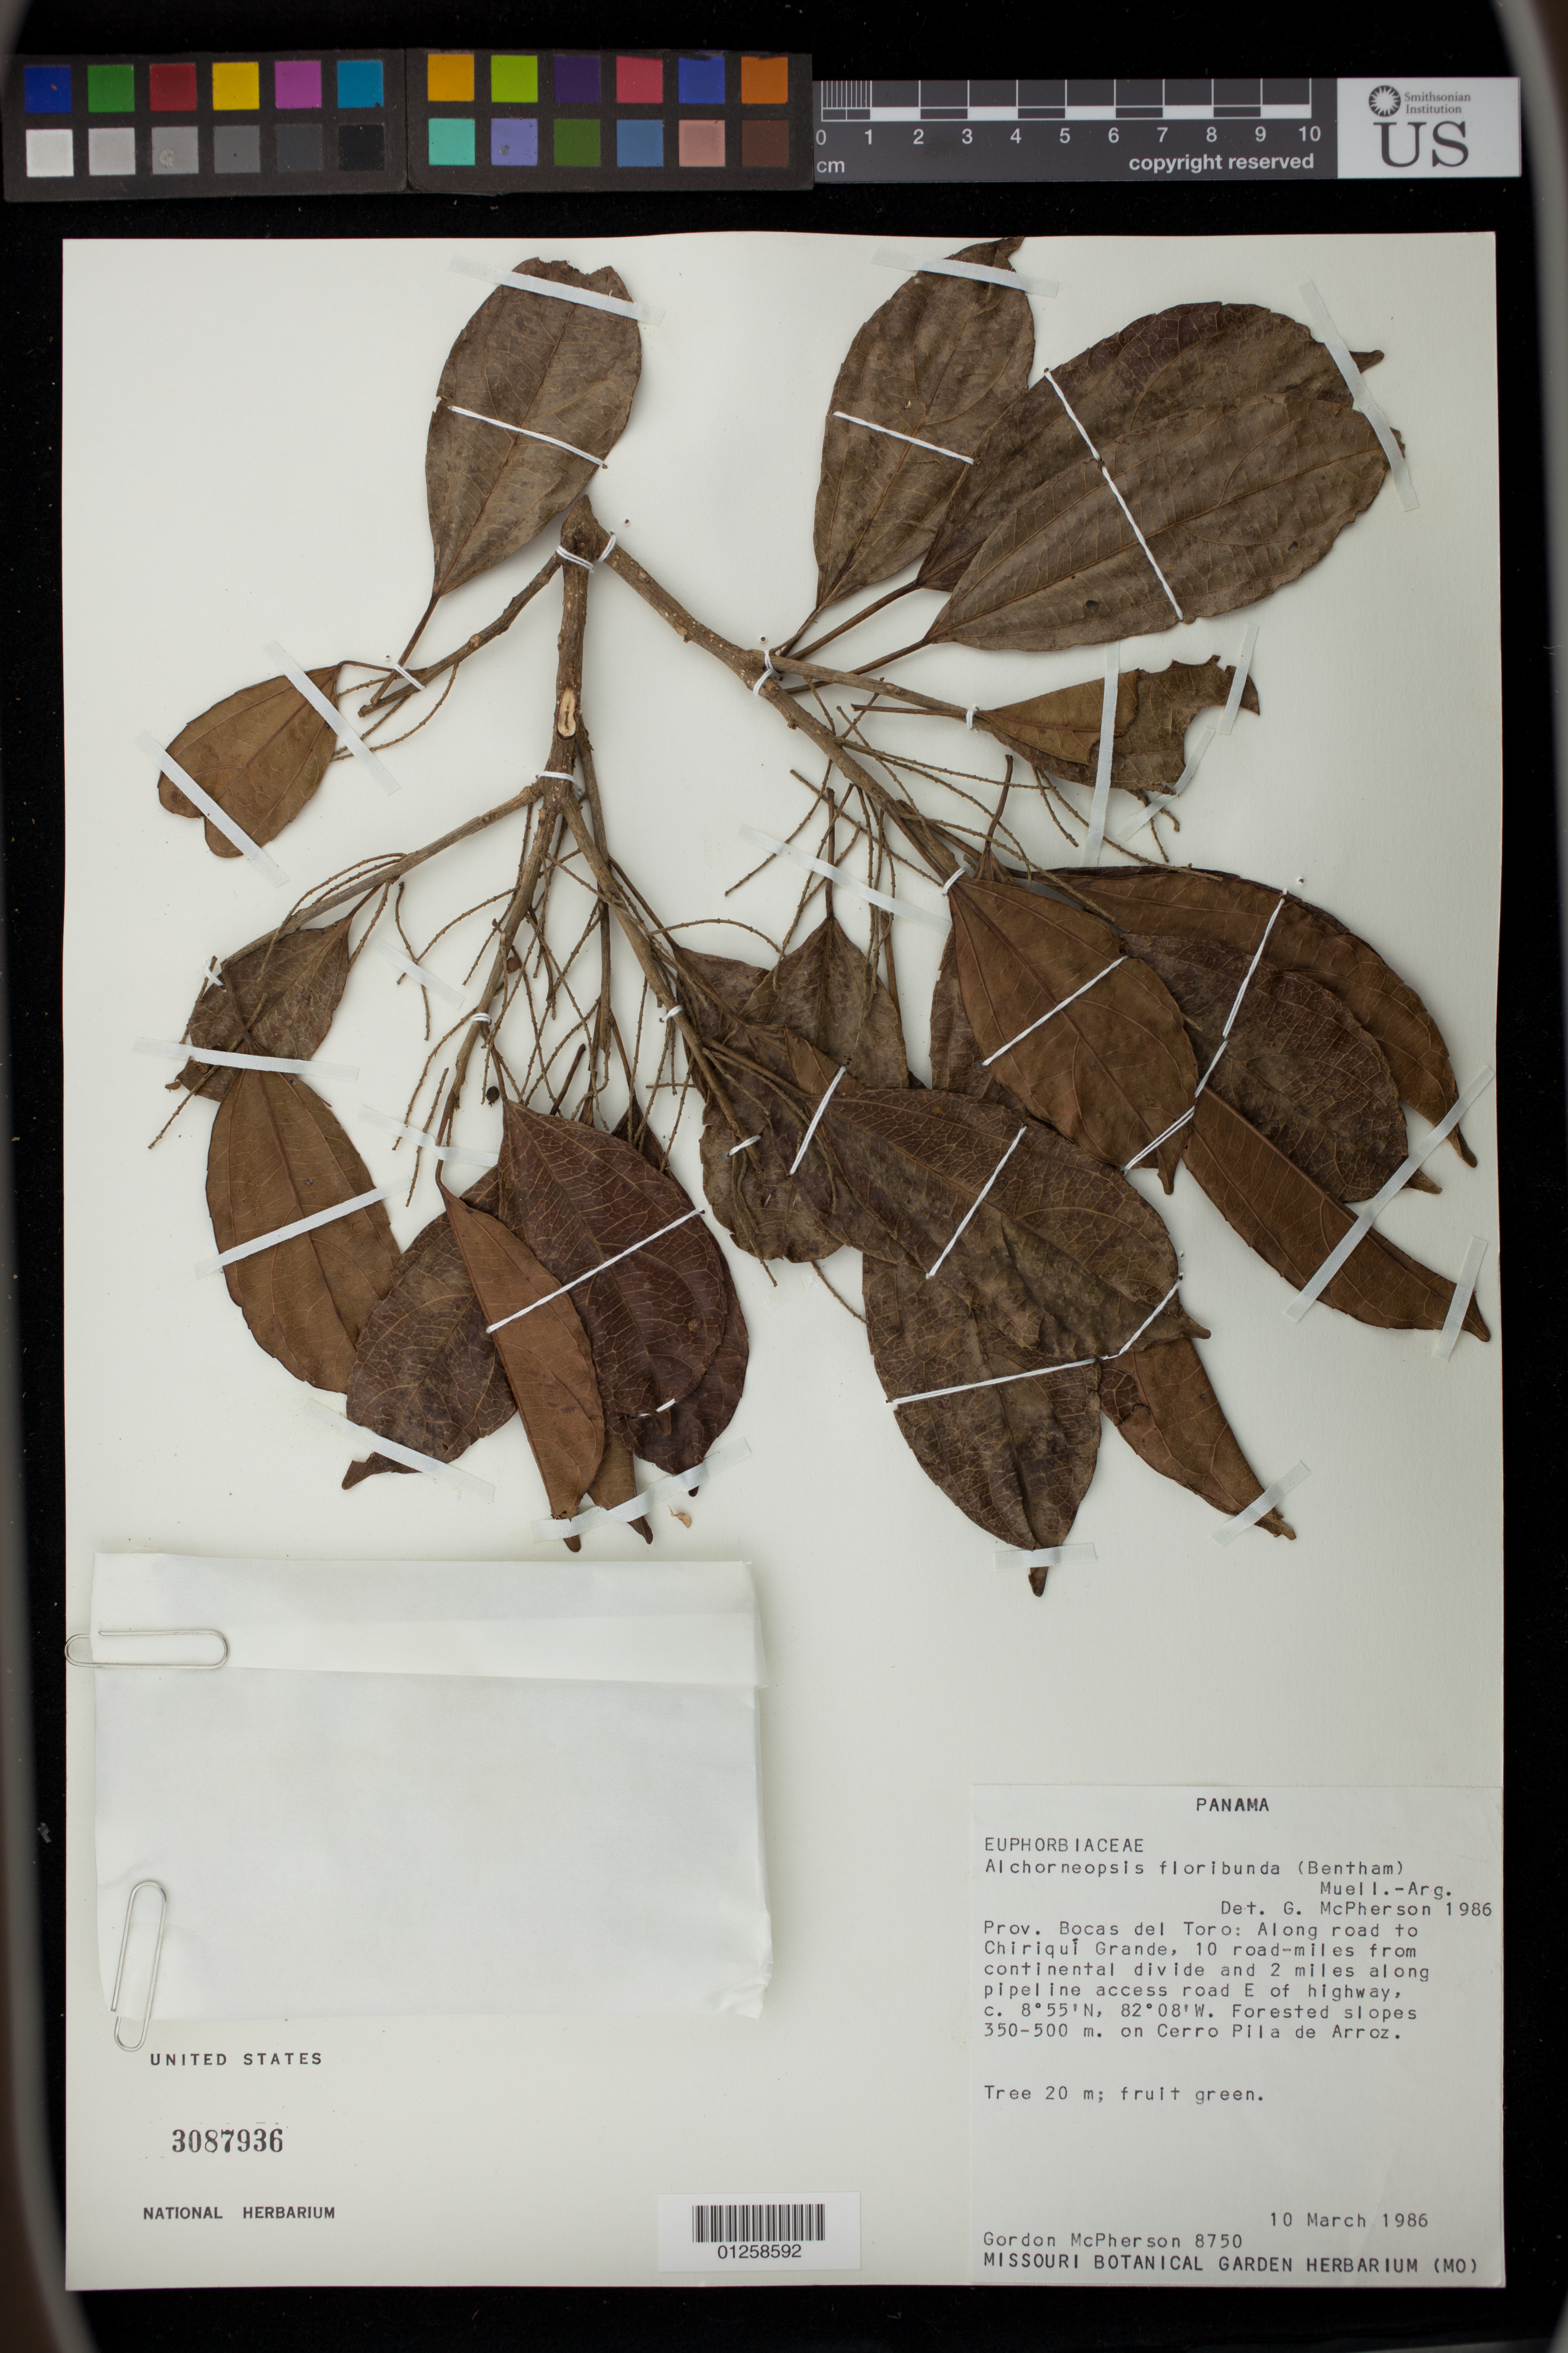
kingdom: Plantae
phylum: Tracheophyta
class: Magnoliopsida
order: Malpighiales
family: Euphorbiaceae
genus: Alchorneopsis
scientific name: Alchorneopsis floribunda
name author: (Benth.) Müll. Arg.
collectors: G. D. McPherson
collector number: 8750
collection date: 1986-03-10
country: Panama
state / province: Bocas del Toro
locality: Along road to Chiriqua­Grande, 10 road miles from continental divide and 2 miles along pipeline access road E of highway. On Cerro Pila de Arroz.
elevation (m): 350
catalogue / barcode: US 3087936